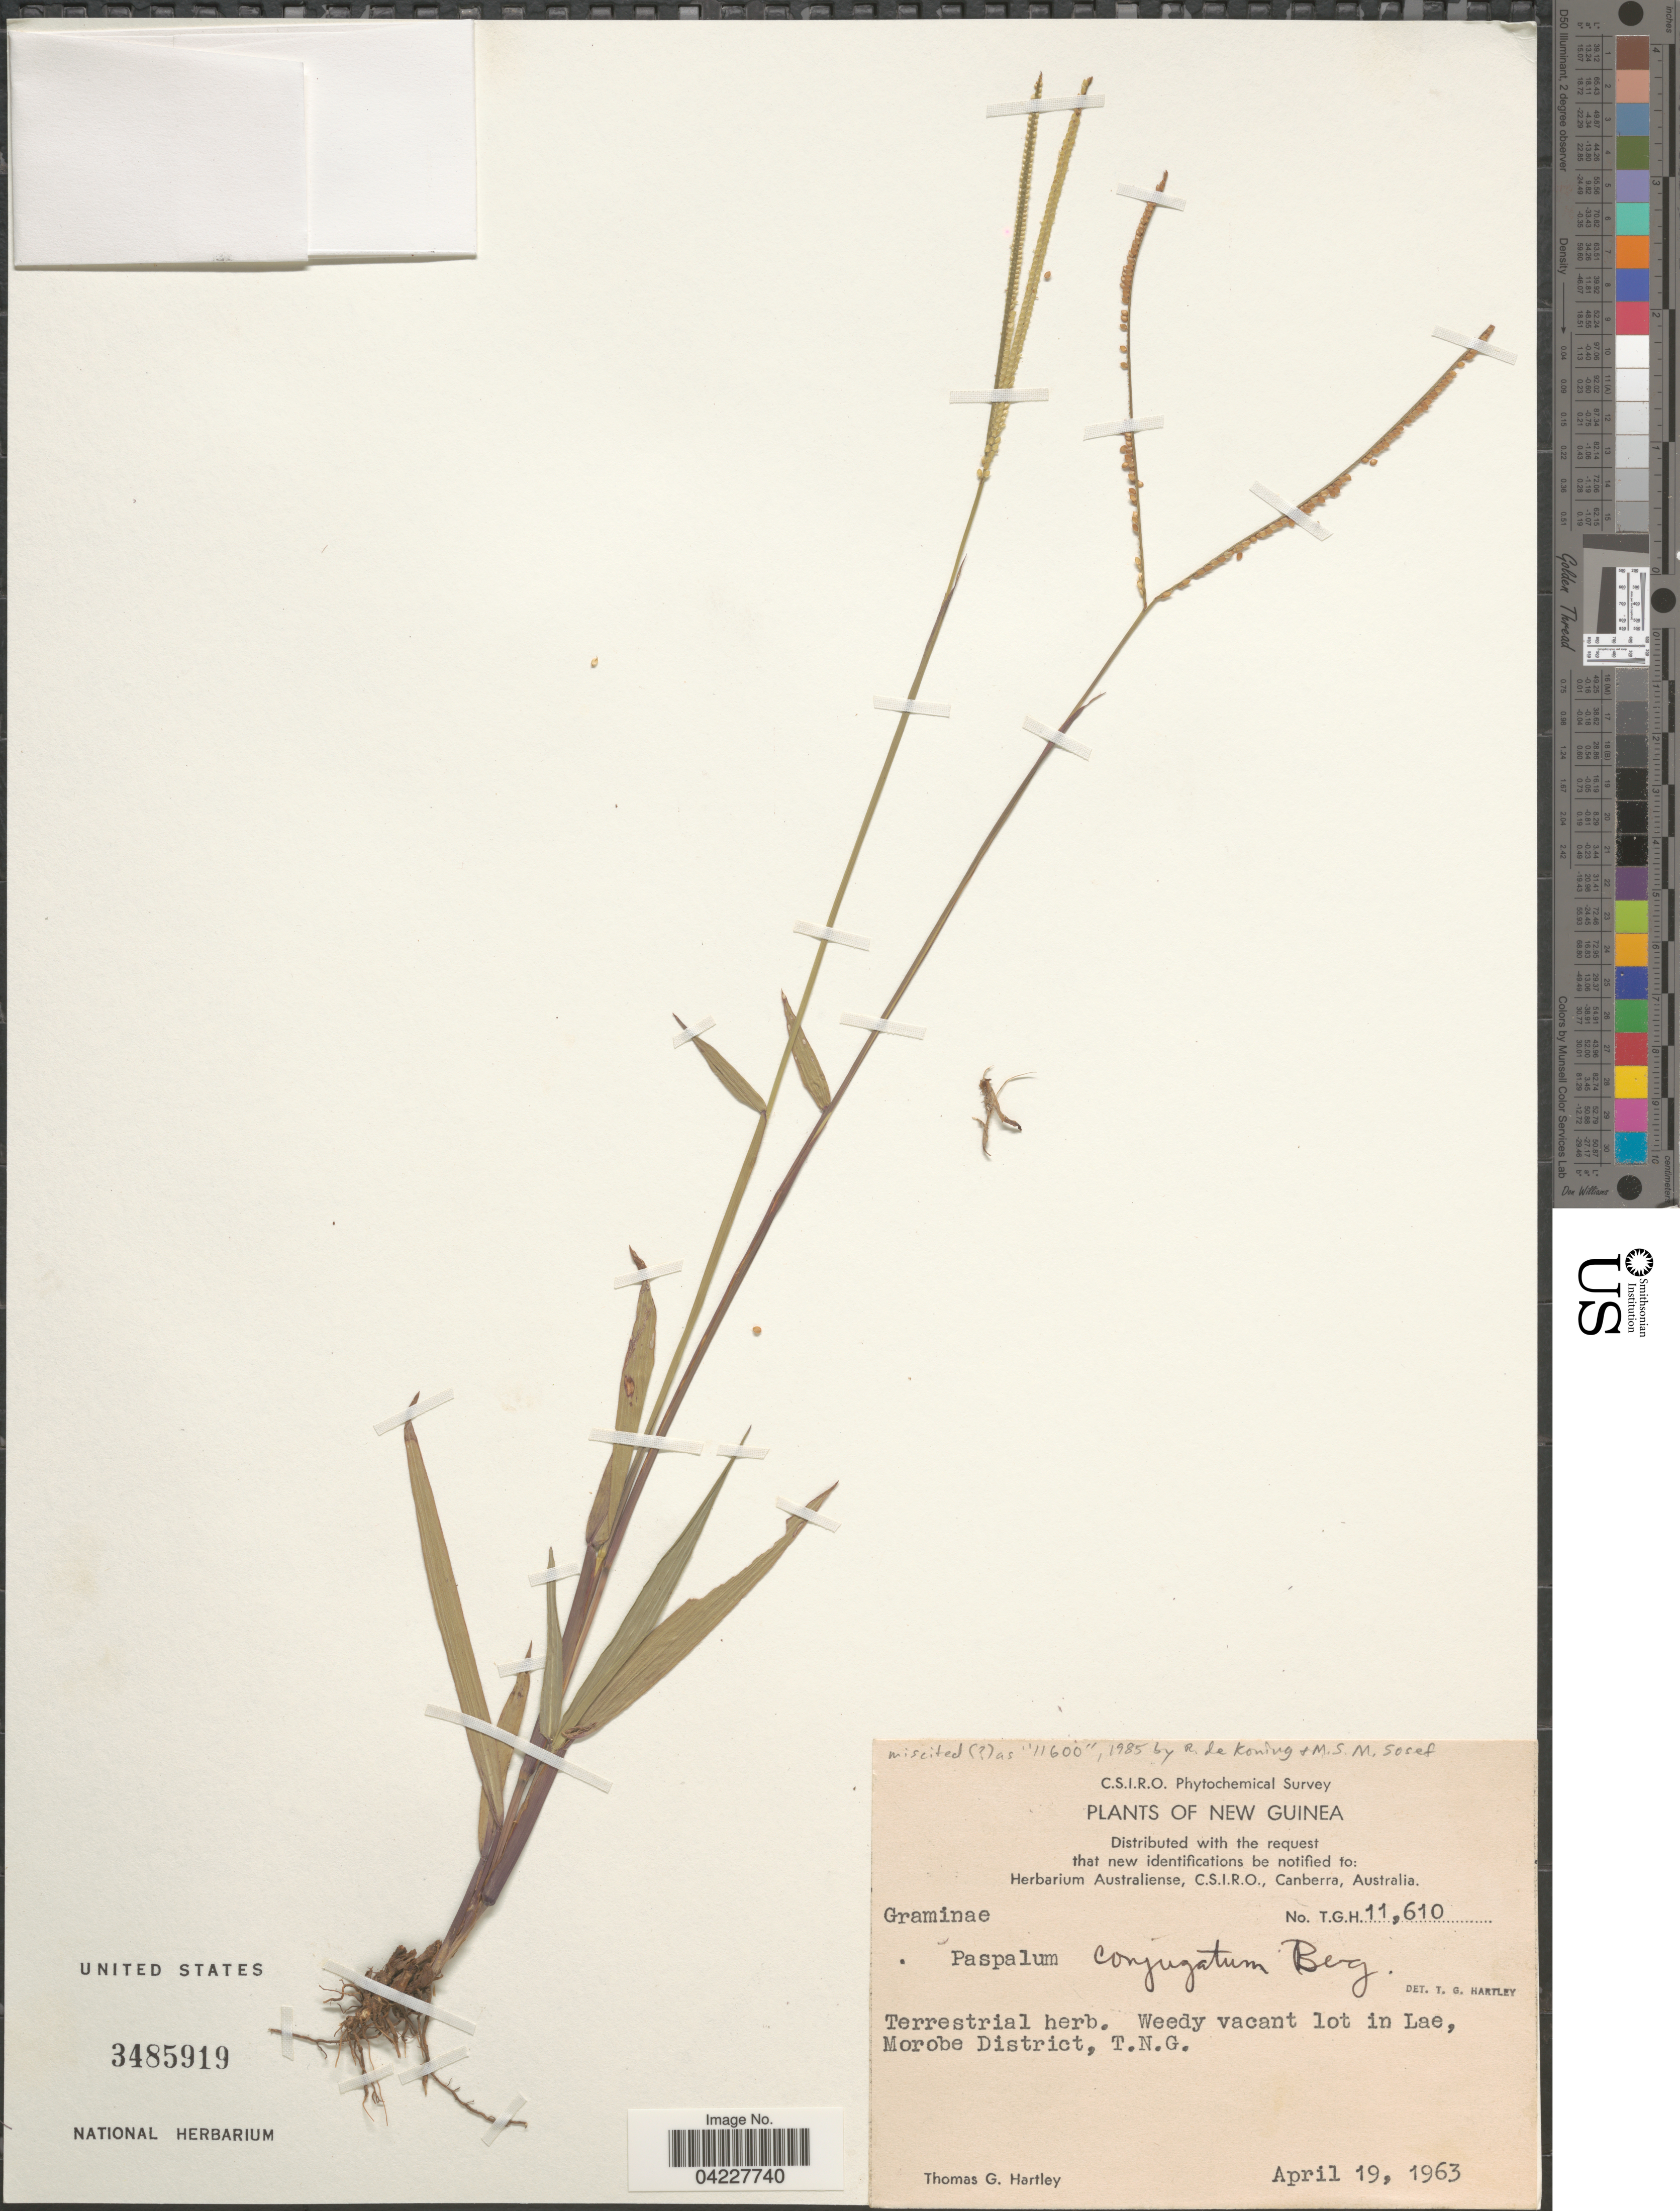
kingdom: Plantae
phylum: Tracheophyta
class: Liliopsida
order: Poales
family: Poaceae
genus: Paspalum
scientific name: Paspalum conjugatum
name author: P.J. Bergius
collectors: T. G. Hartley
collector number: T.G.H. 11610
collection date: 1963-04-19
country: Papua New Guinea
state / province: Morobe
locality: New Guinea. Terrestrial herb. Weedy vacant lot in Lae, Morobe District, T.N.G.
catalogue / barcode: US 3485919